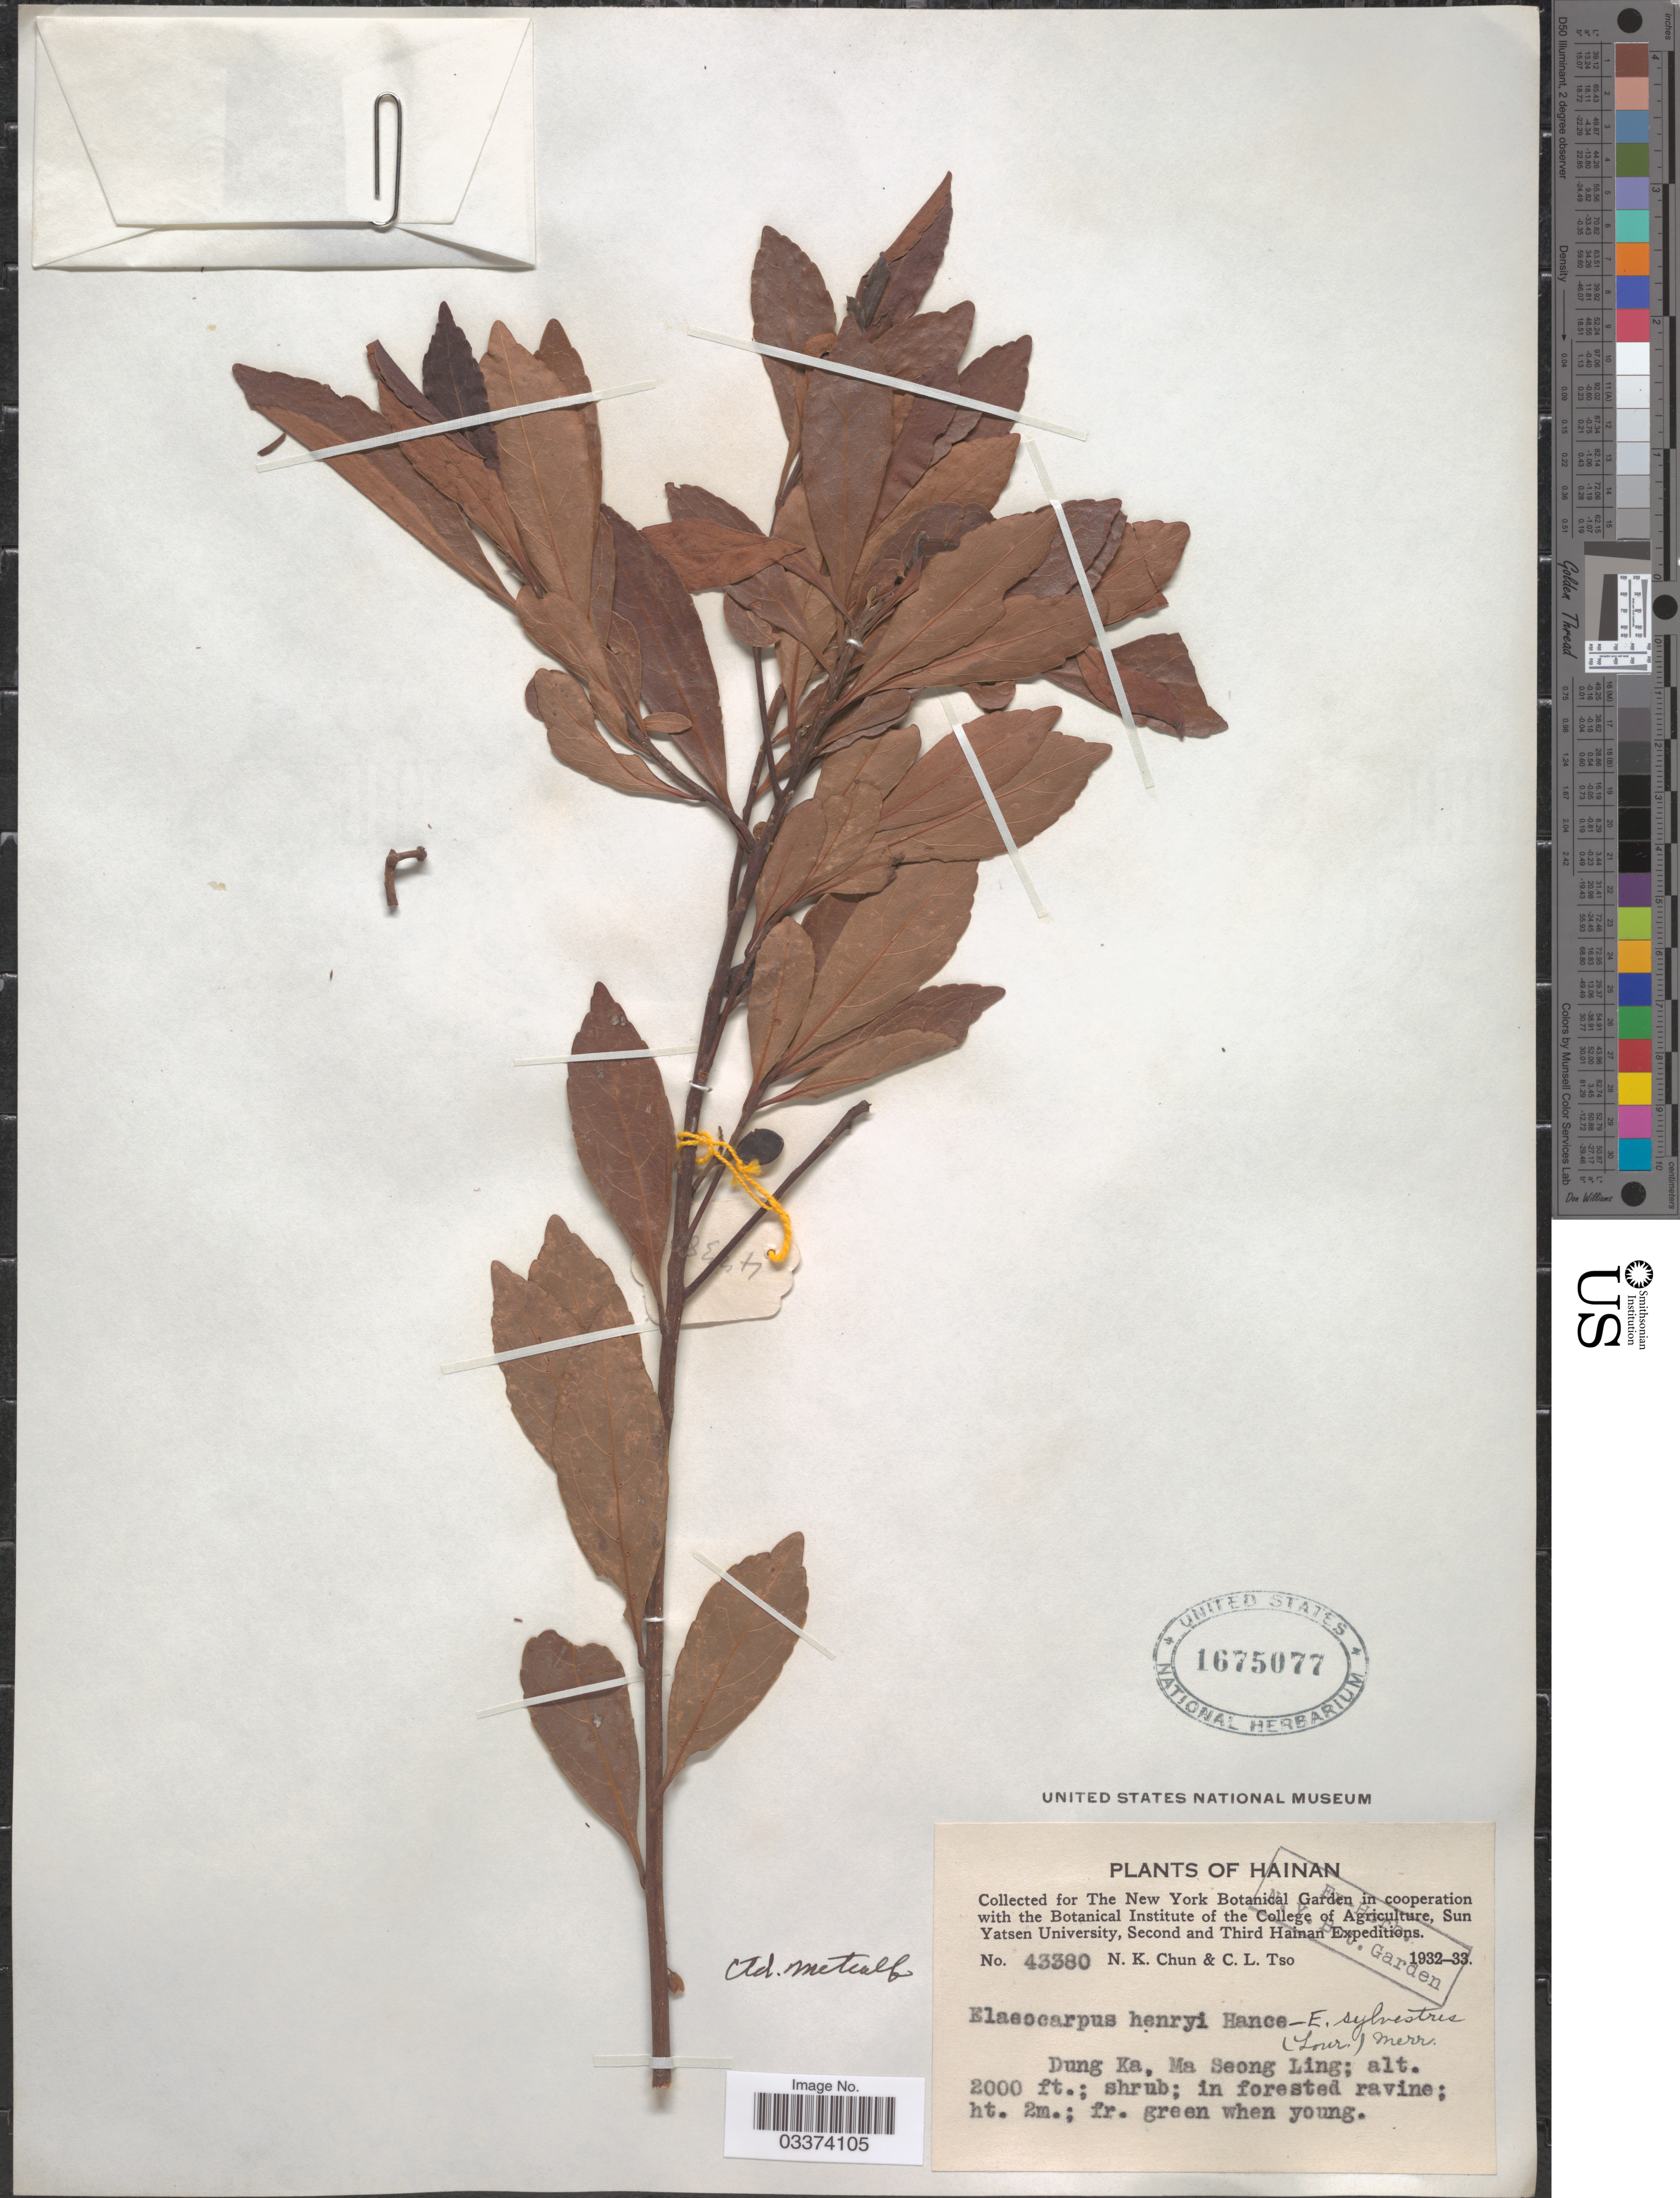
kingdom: Plantae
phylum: Tracheophyta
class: Magnoliopsida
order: Oxalidales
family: Elaeocarpaceae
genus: Elaeocarpus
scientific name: Elaeocarpus sylvestris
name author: (Lour.) Poir.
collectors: N. K. Chun & C. Tso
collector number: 43380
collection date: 1932/1933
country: China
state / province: Hainan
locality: Dung Ka, Ma Seong Ling.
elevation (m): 610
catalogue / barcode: US 1675077